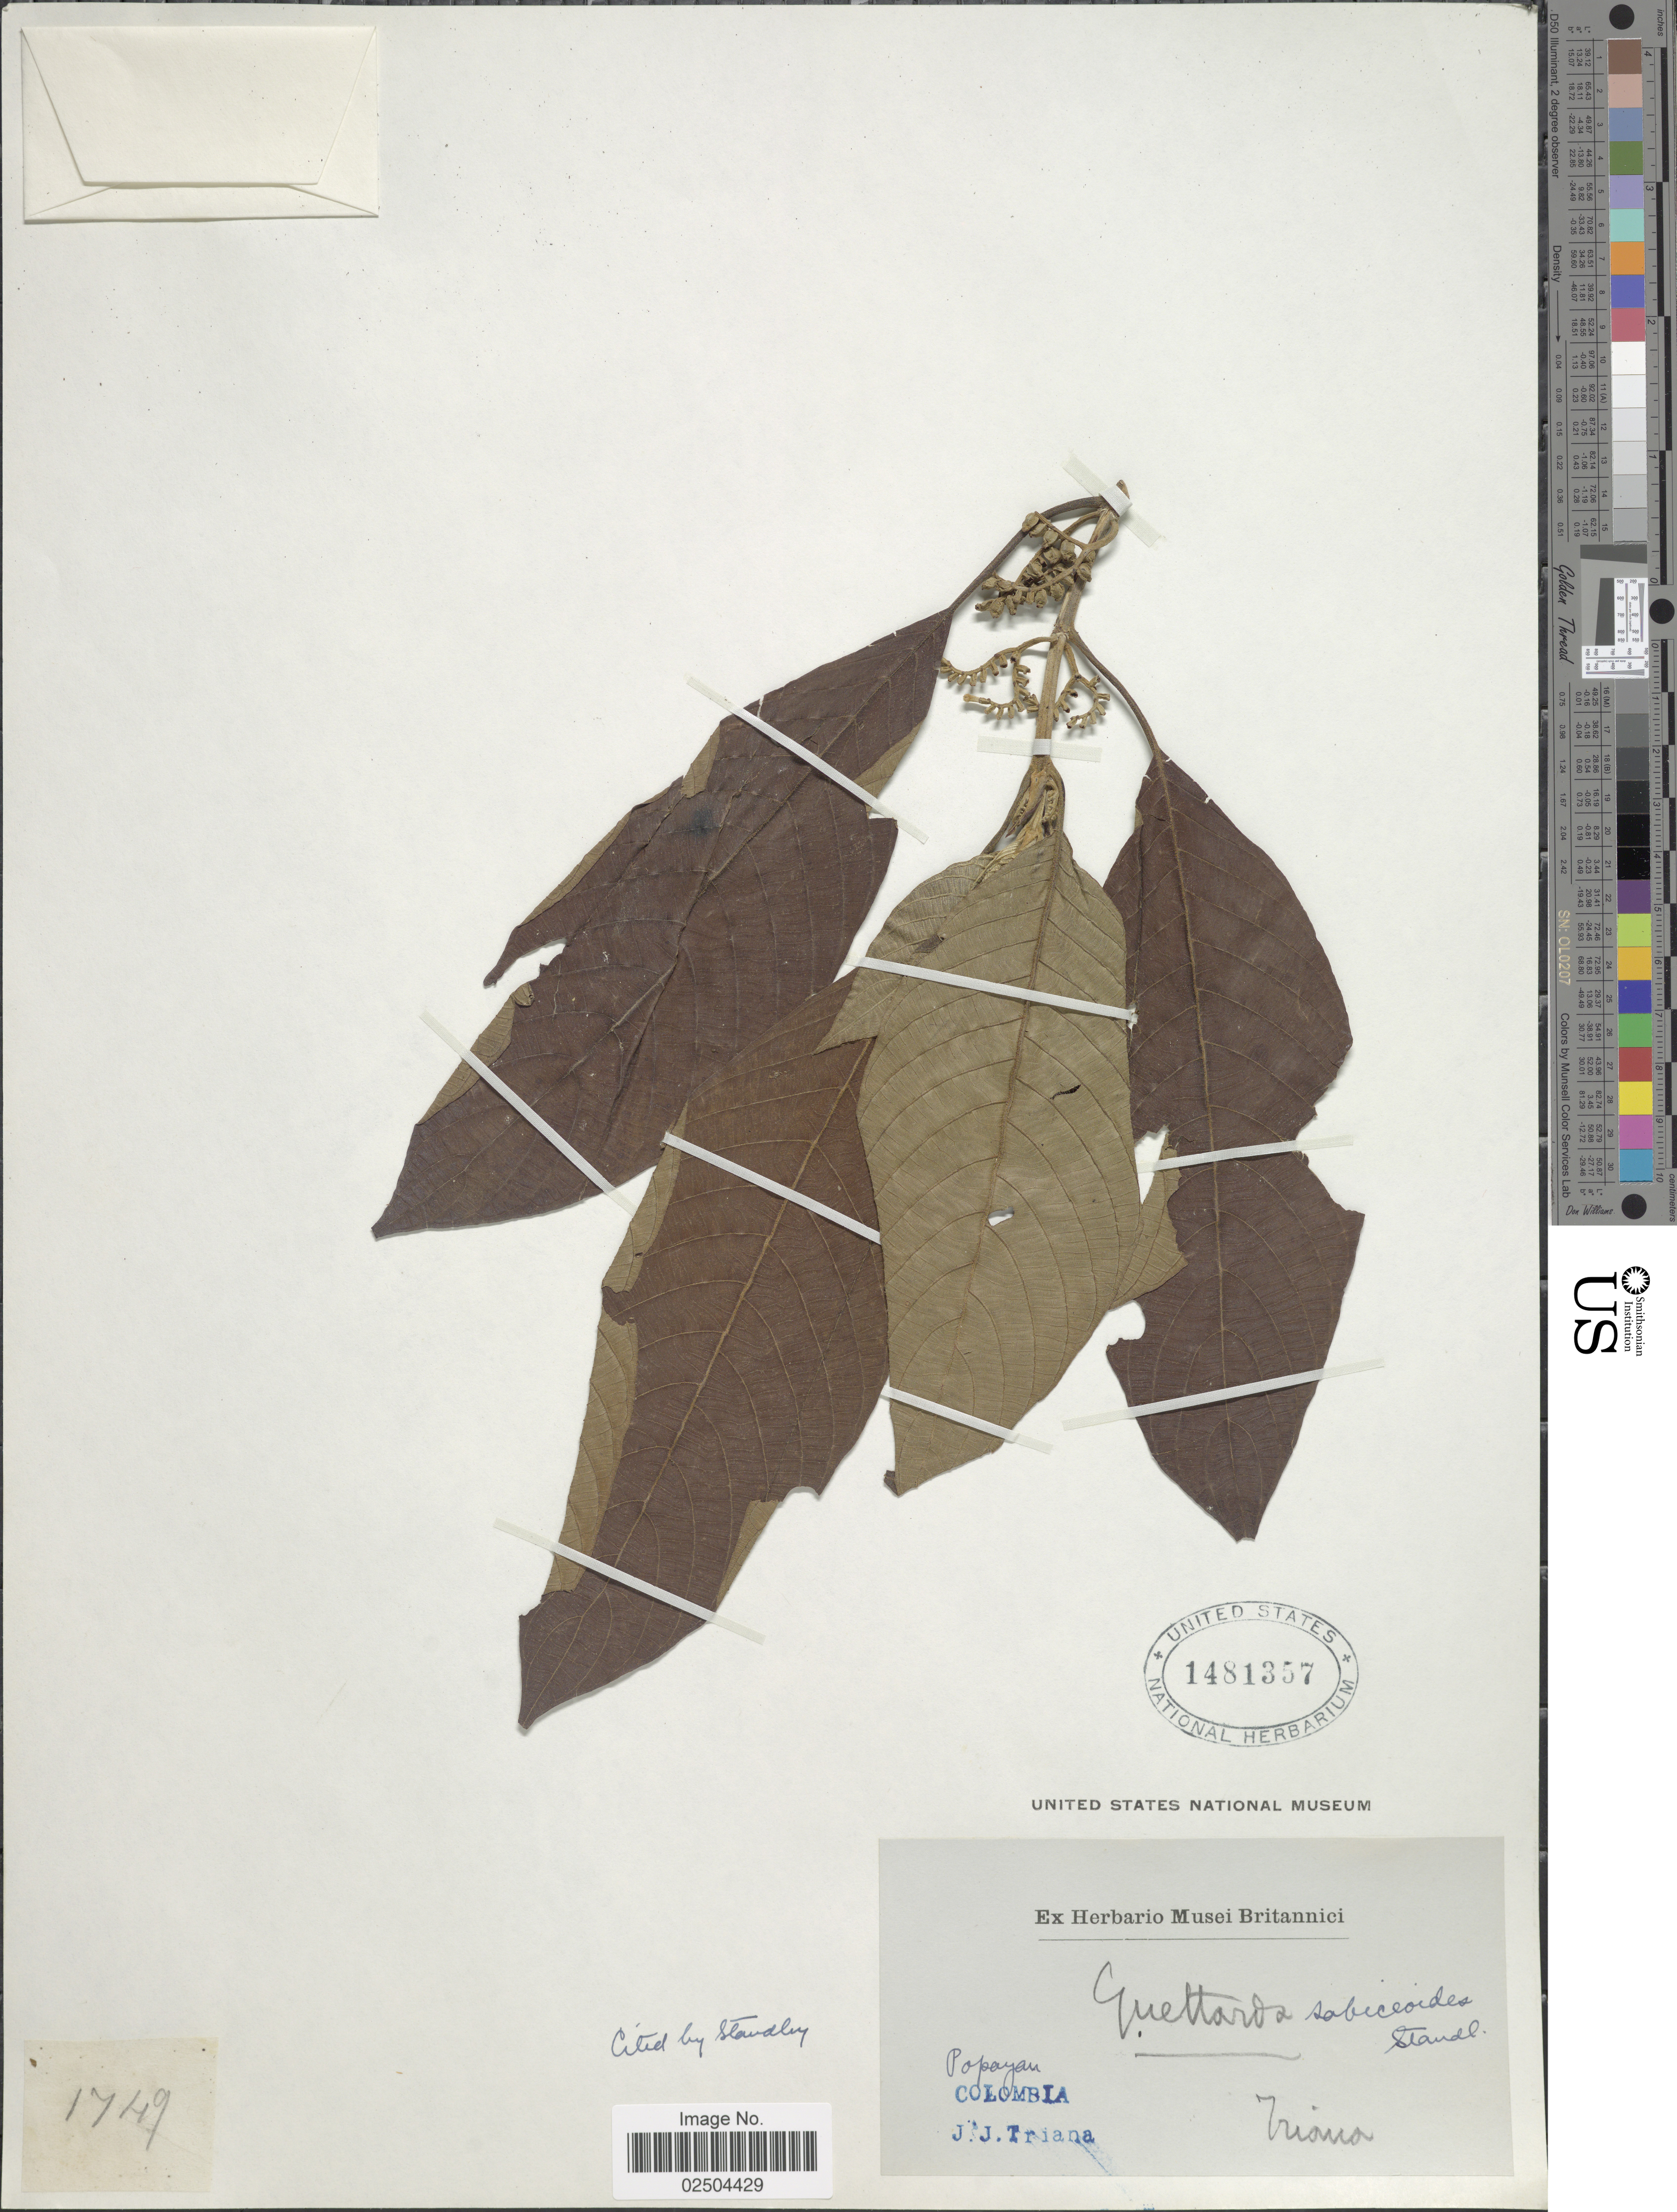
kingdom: Plantae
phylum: Tracheophyta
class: Magnoliopsida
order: Gentianales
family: Rubiaceae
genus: Guettarda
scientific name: Guettarda crispiflora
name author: Vahl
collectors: J. J. Triana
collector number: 1749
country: Colombia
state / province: Cauca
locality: Popayán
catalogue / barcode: US 1481357